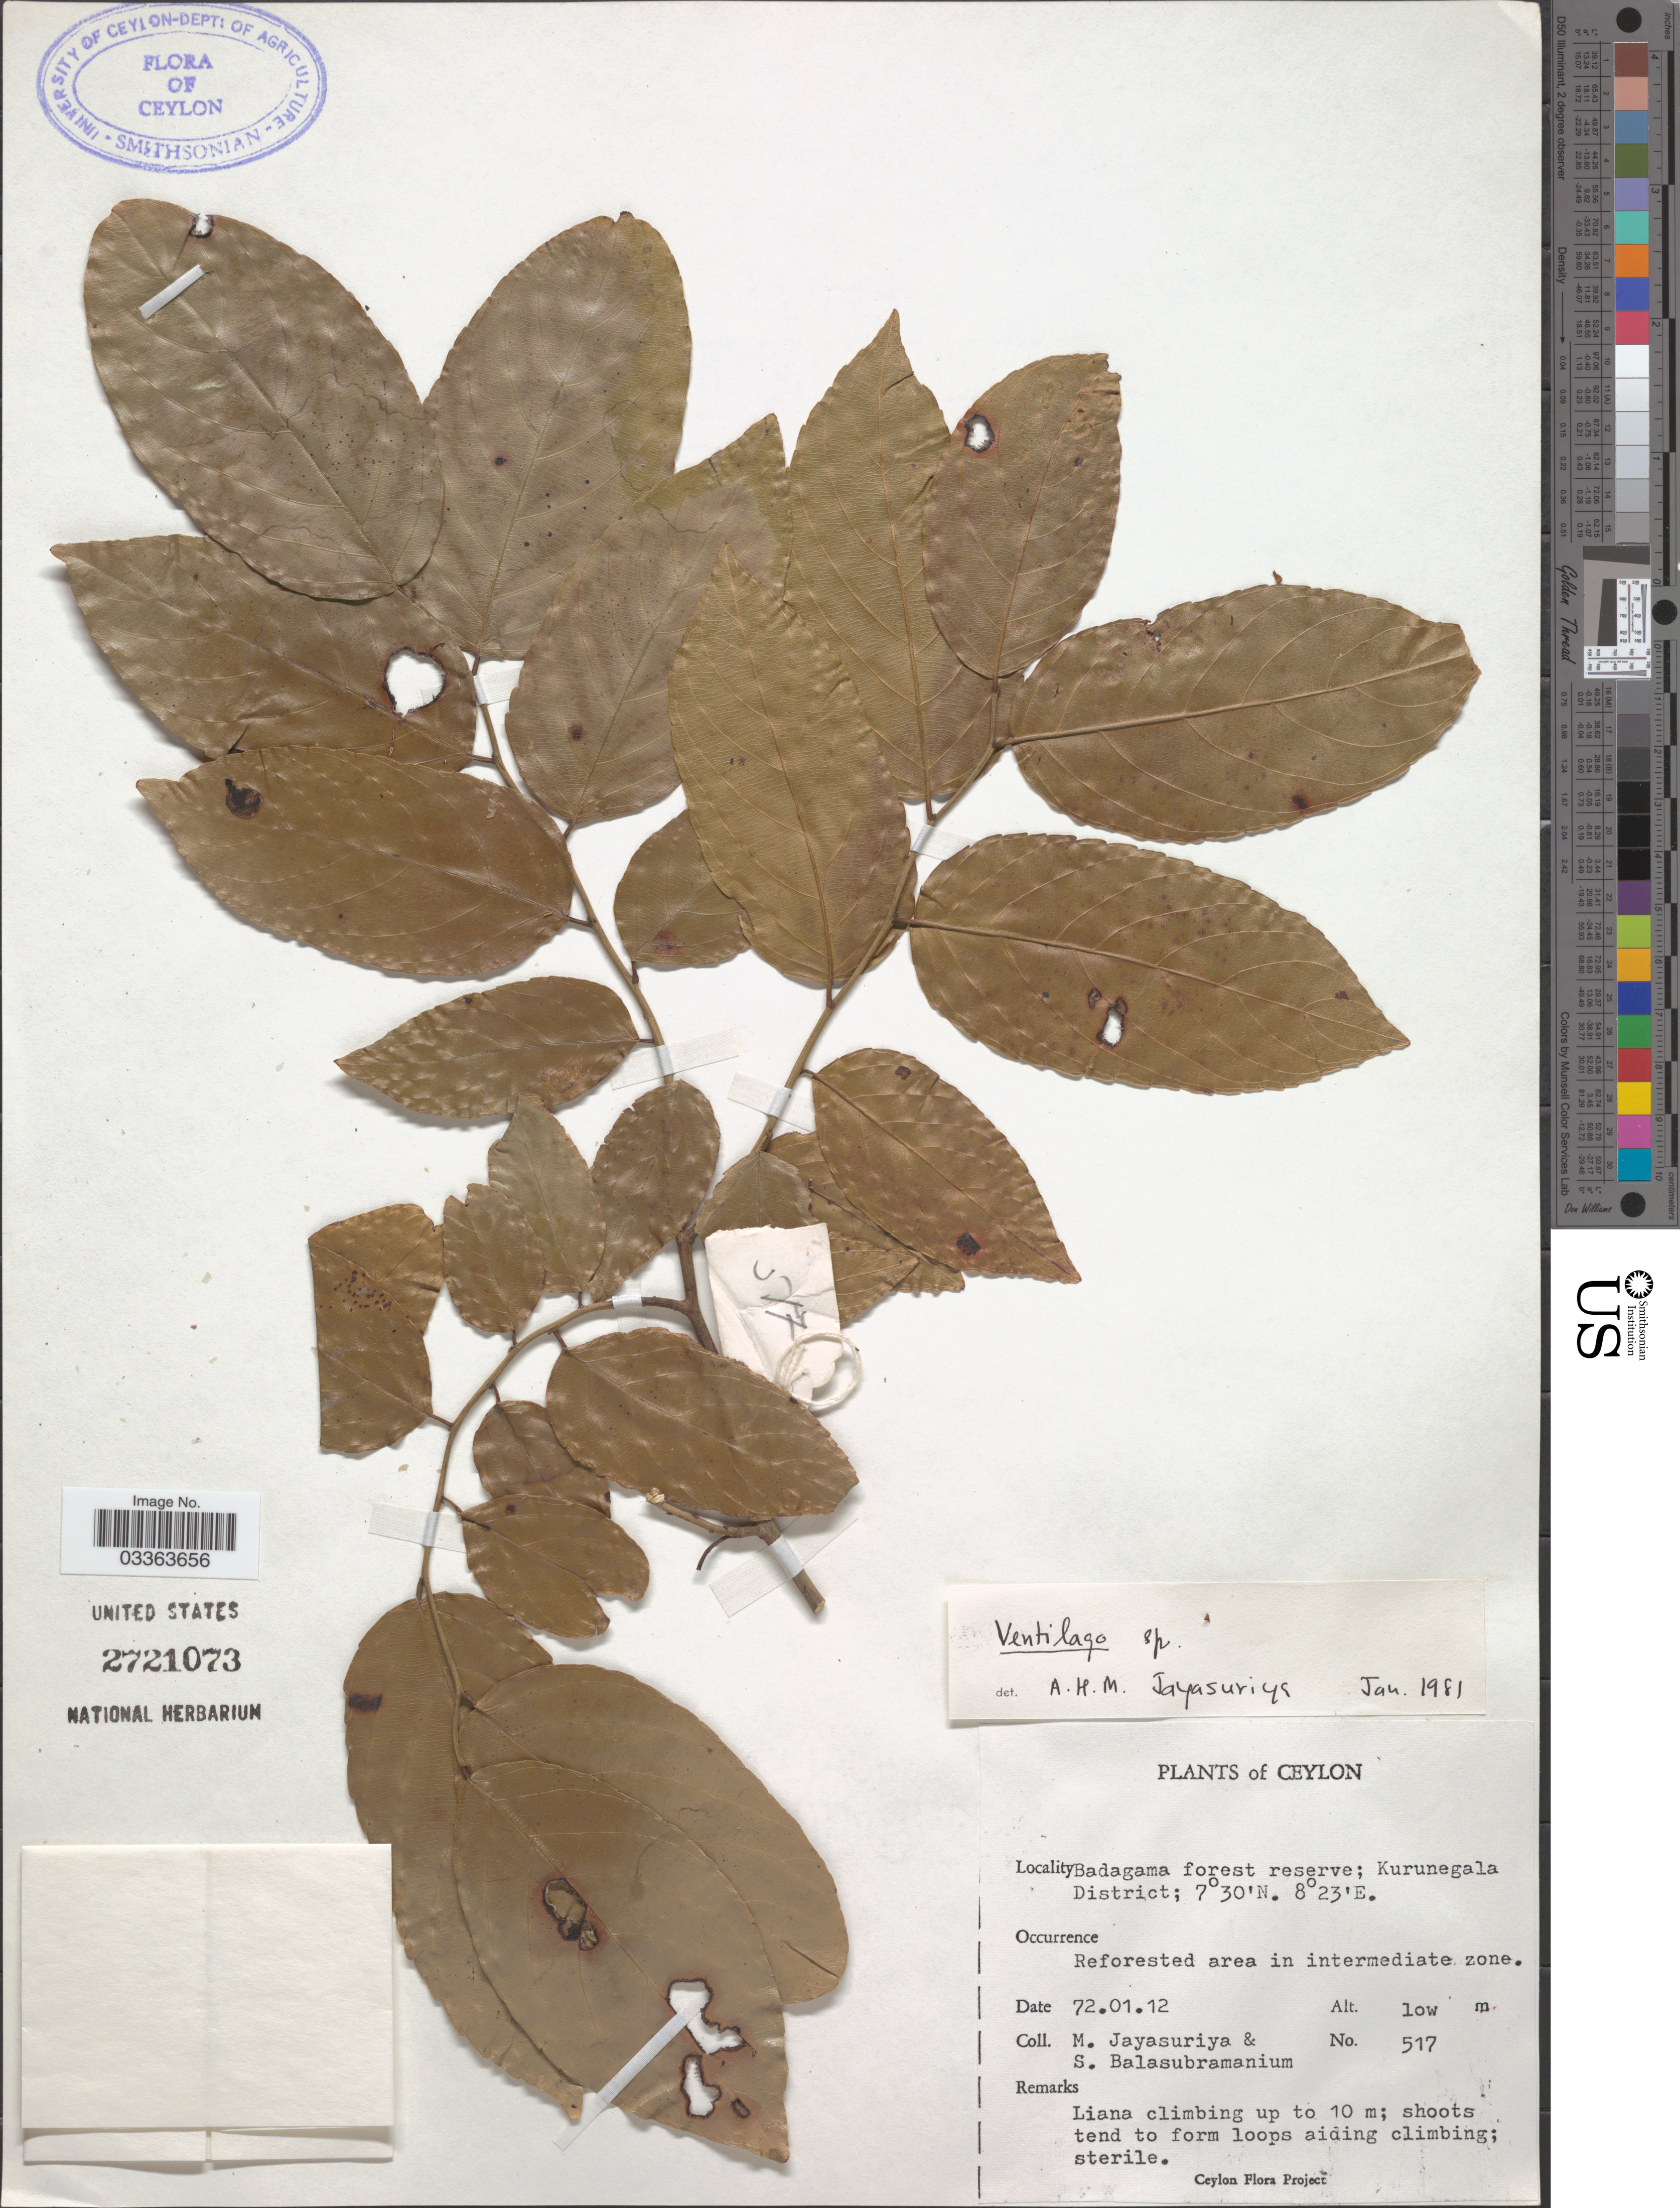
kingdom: Plantae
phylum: Tracheophyta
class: Magnoliopsida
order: Rosales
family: Rhamnaceae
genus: Ventilago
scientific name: Ventilago sp.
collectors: M. Jayasuriya & S. Balasubramanium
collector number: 517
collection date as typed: Transcribed d/m/y: 12/1/72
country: Sri Lanka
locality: Ceylon. Badagama forest reserve; Kurunegala District.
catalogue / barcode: US 2721073